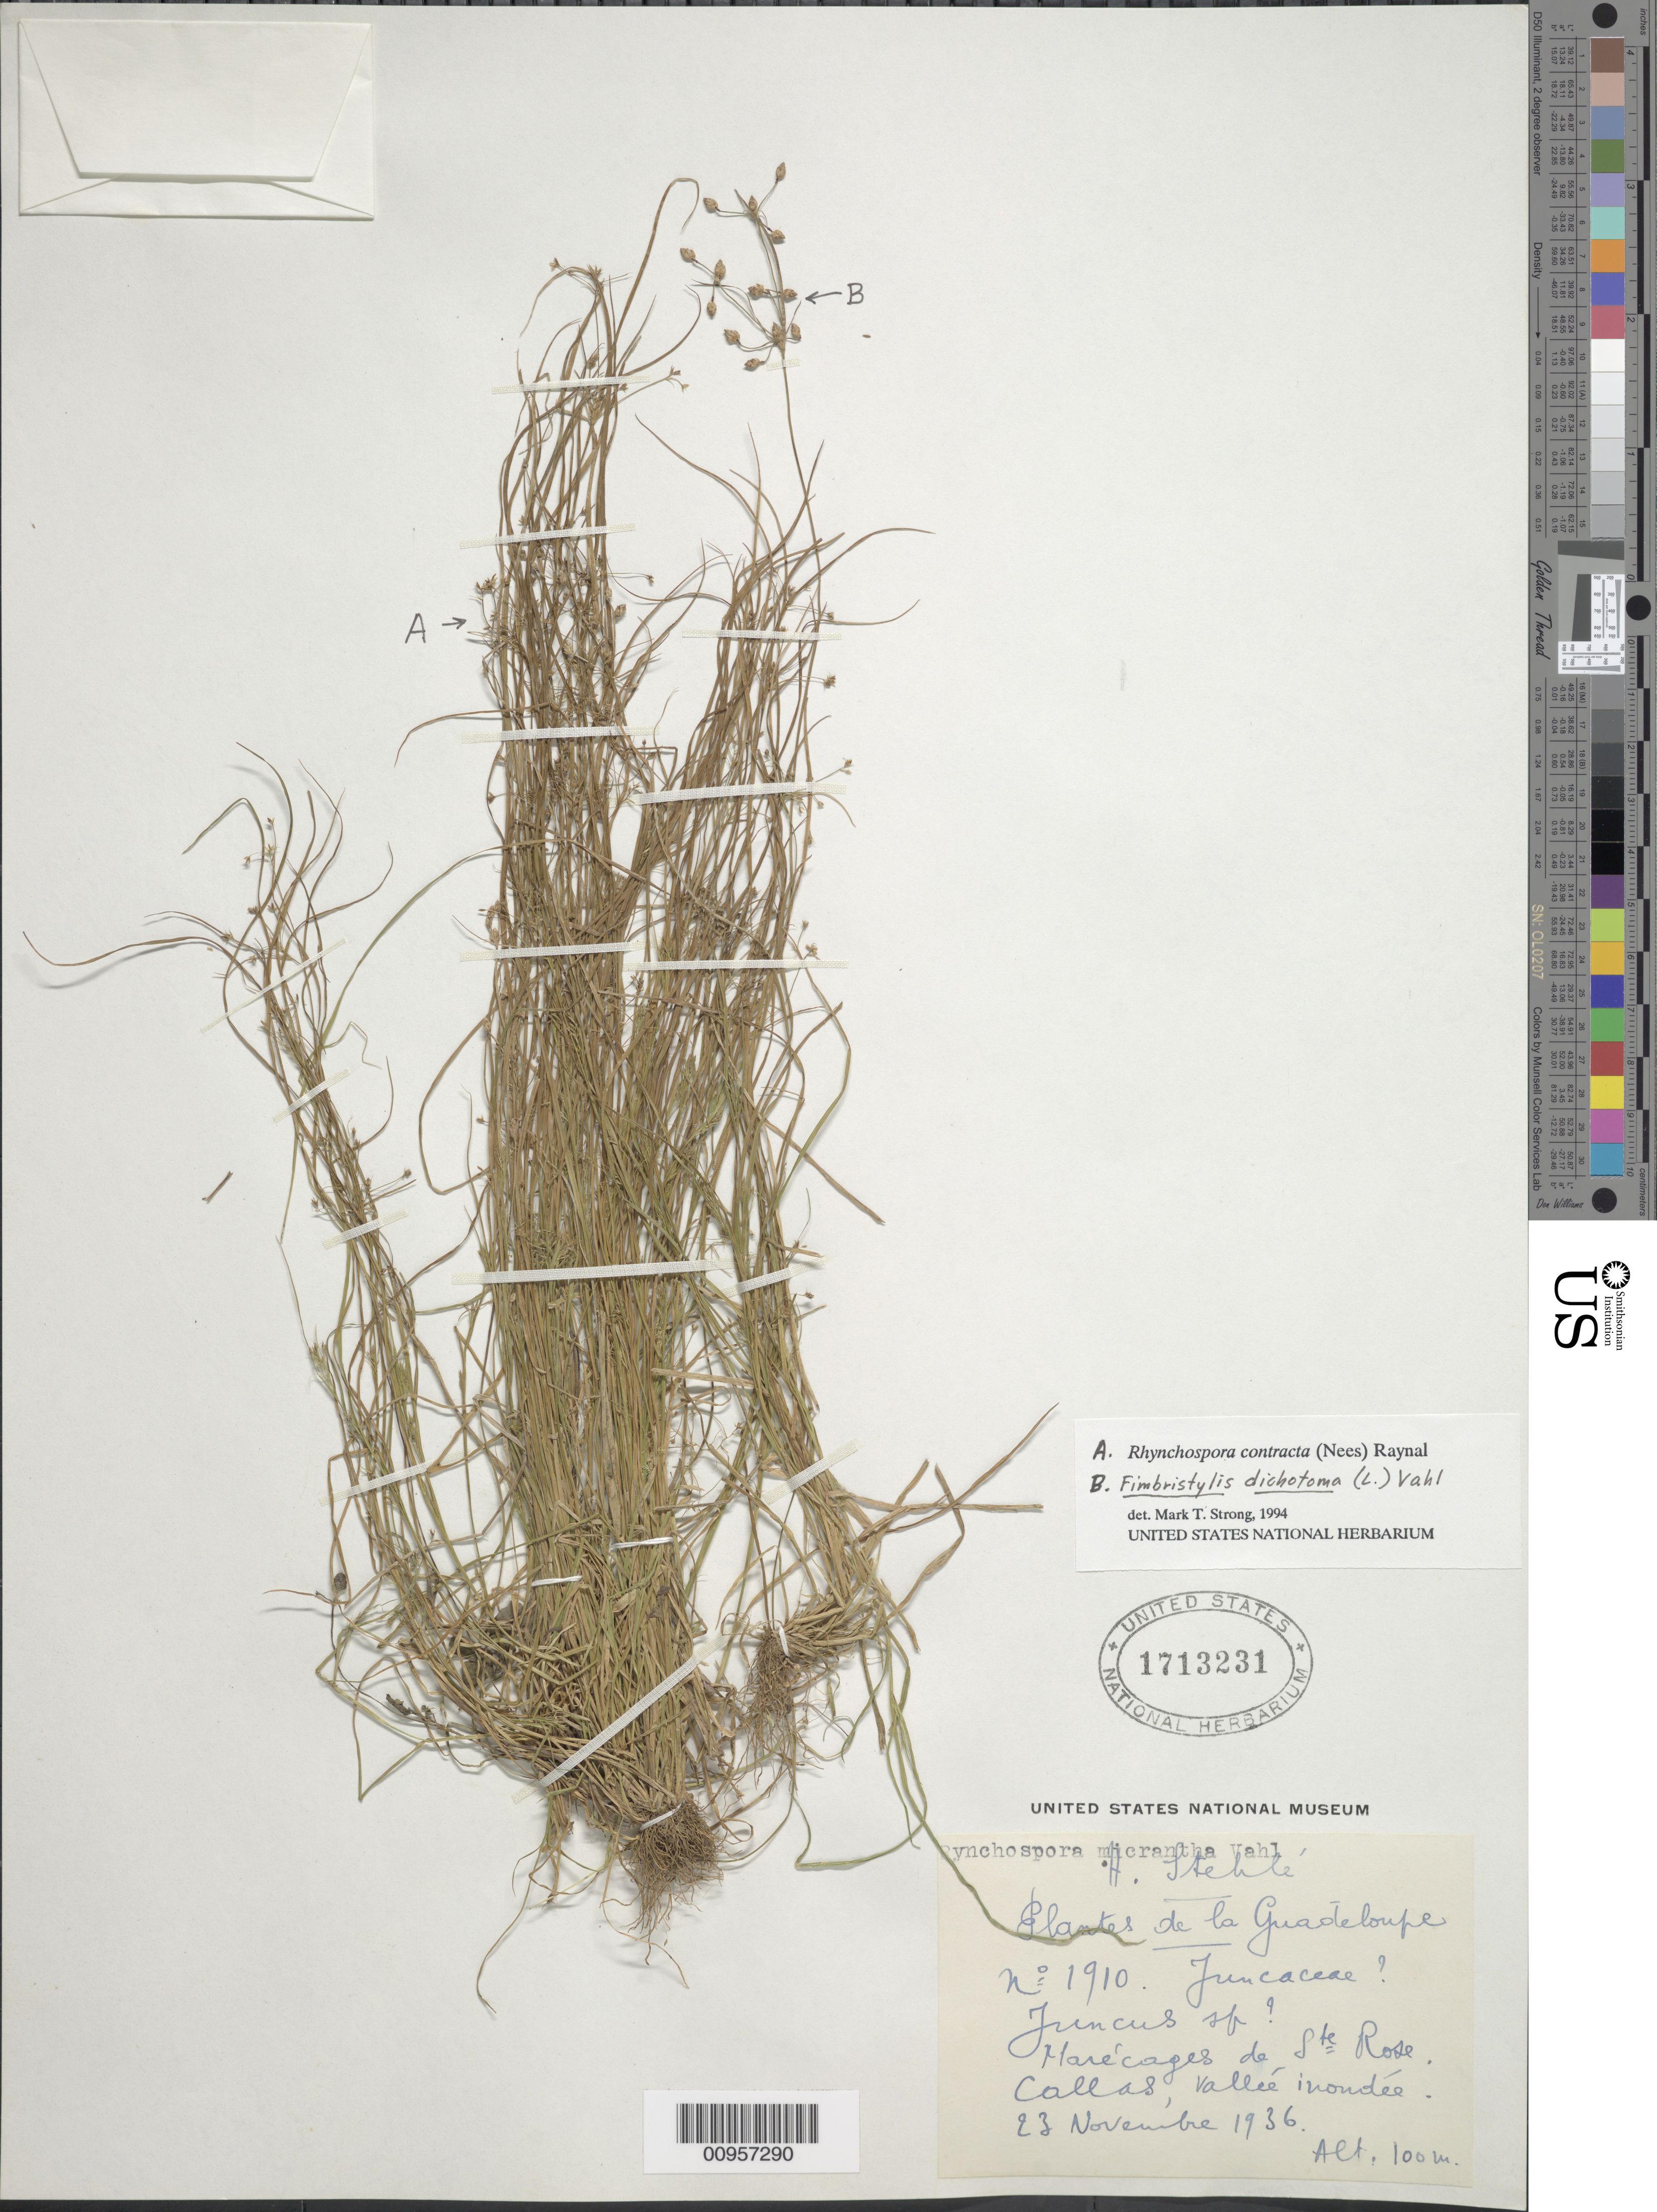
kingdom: Plantae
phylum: Tracheophyta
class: Liliopsida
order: Poales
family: Cyperaceae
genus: Rhynchospora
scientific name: Rhynchospora contracta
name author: (Nees) J. Raynal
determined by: Strong, M. T., (US), Smithsonian Institution - National Museum of Natural History (UNITED STATES)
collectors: H. Stehlé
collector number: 1910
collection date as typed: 23 Nov 1936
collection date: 1936-11-23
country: Guadeloupe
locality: marécages de Ste. Rose, Callas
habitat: Marécages, vallée inondée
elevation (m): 100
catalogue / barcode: US 1713231